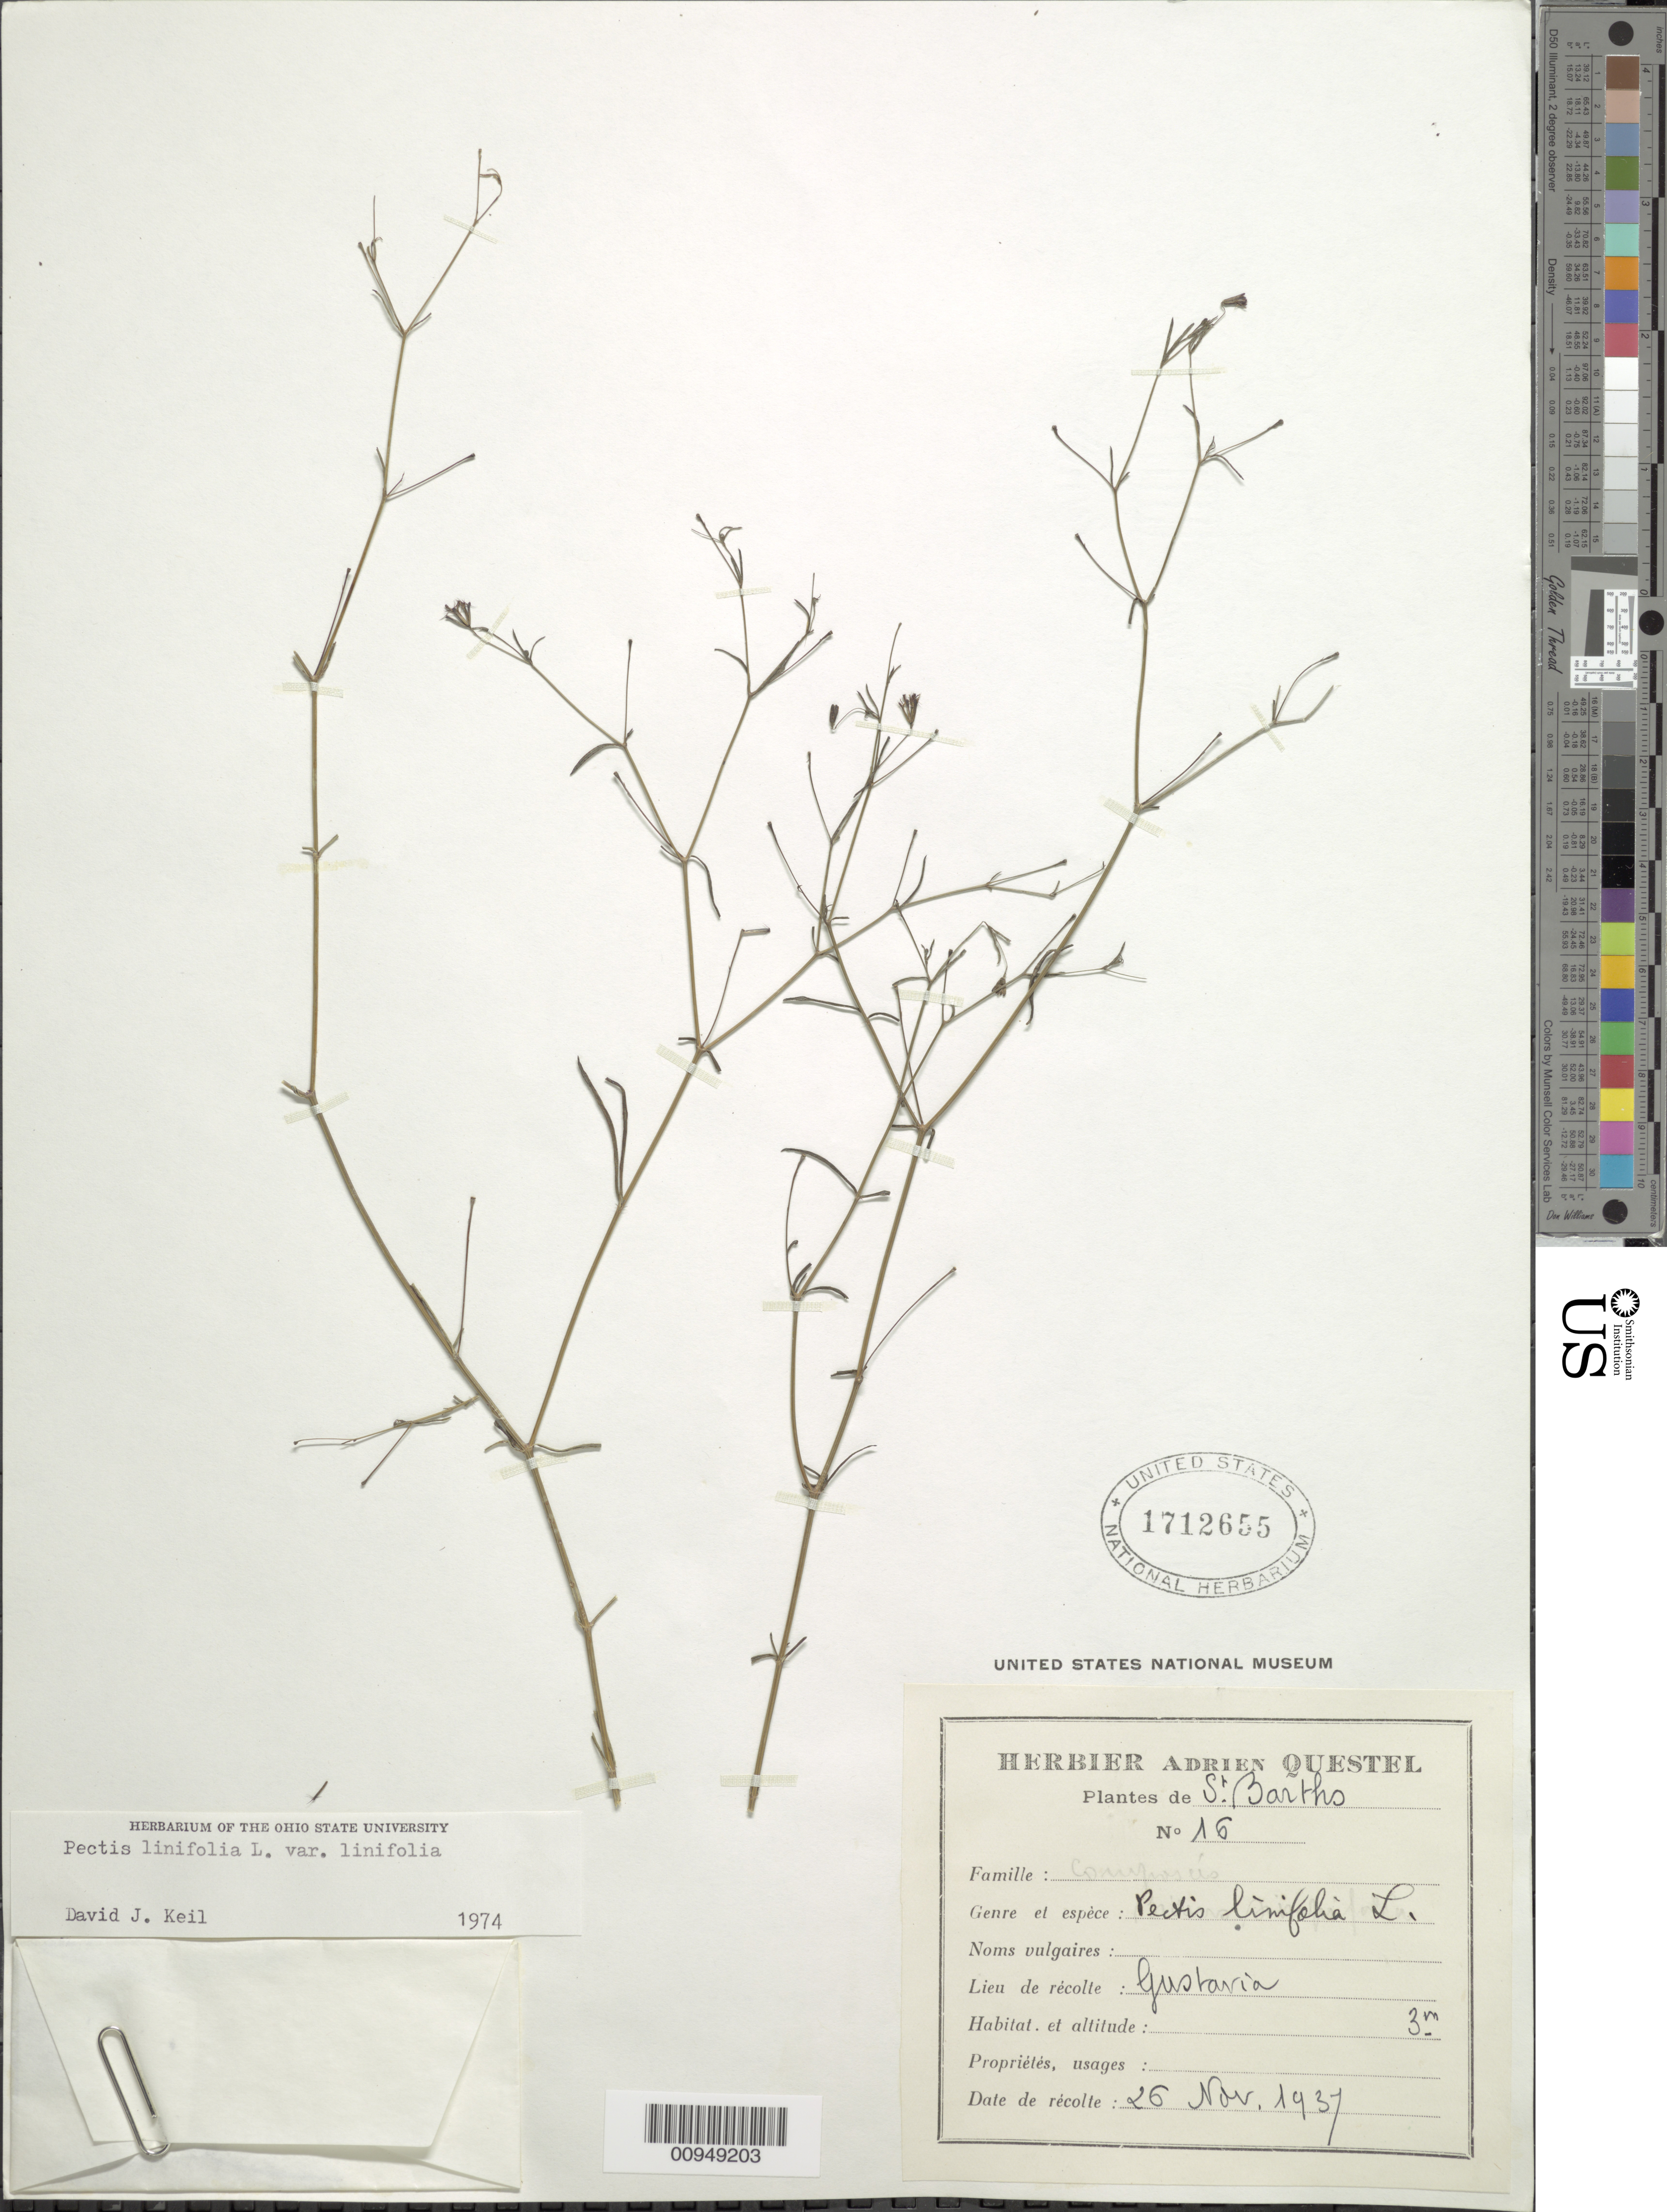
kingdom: Plantae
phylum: Tracheophyta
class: Magnoliopsida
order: Asterales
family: Asteraceae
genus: Pectis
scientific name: Pectis linifolia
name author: L.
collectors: A. Questel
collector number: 16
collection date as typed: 26 Nov 1937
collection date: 1937-11-26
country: Saint Barthélemy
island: St. Barthélemy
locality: Gustavia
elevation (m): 3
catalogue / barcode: US 1712655